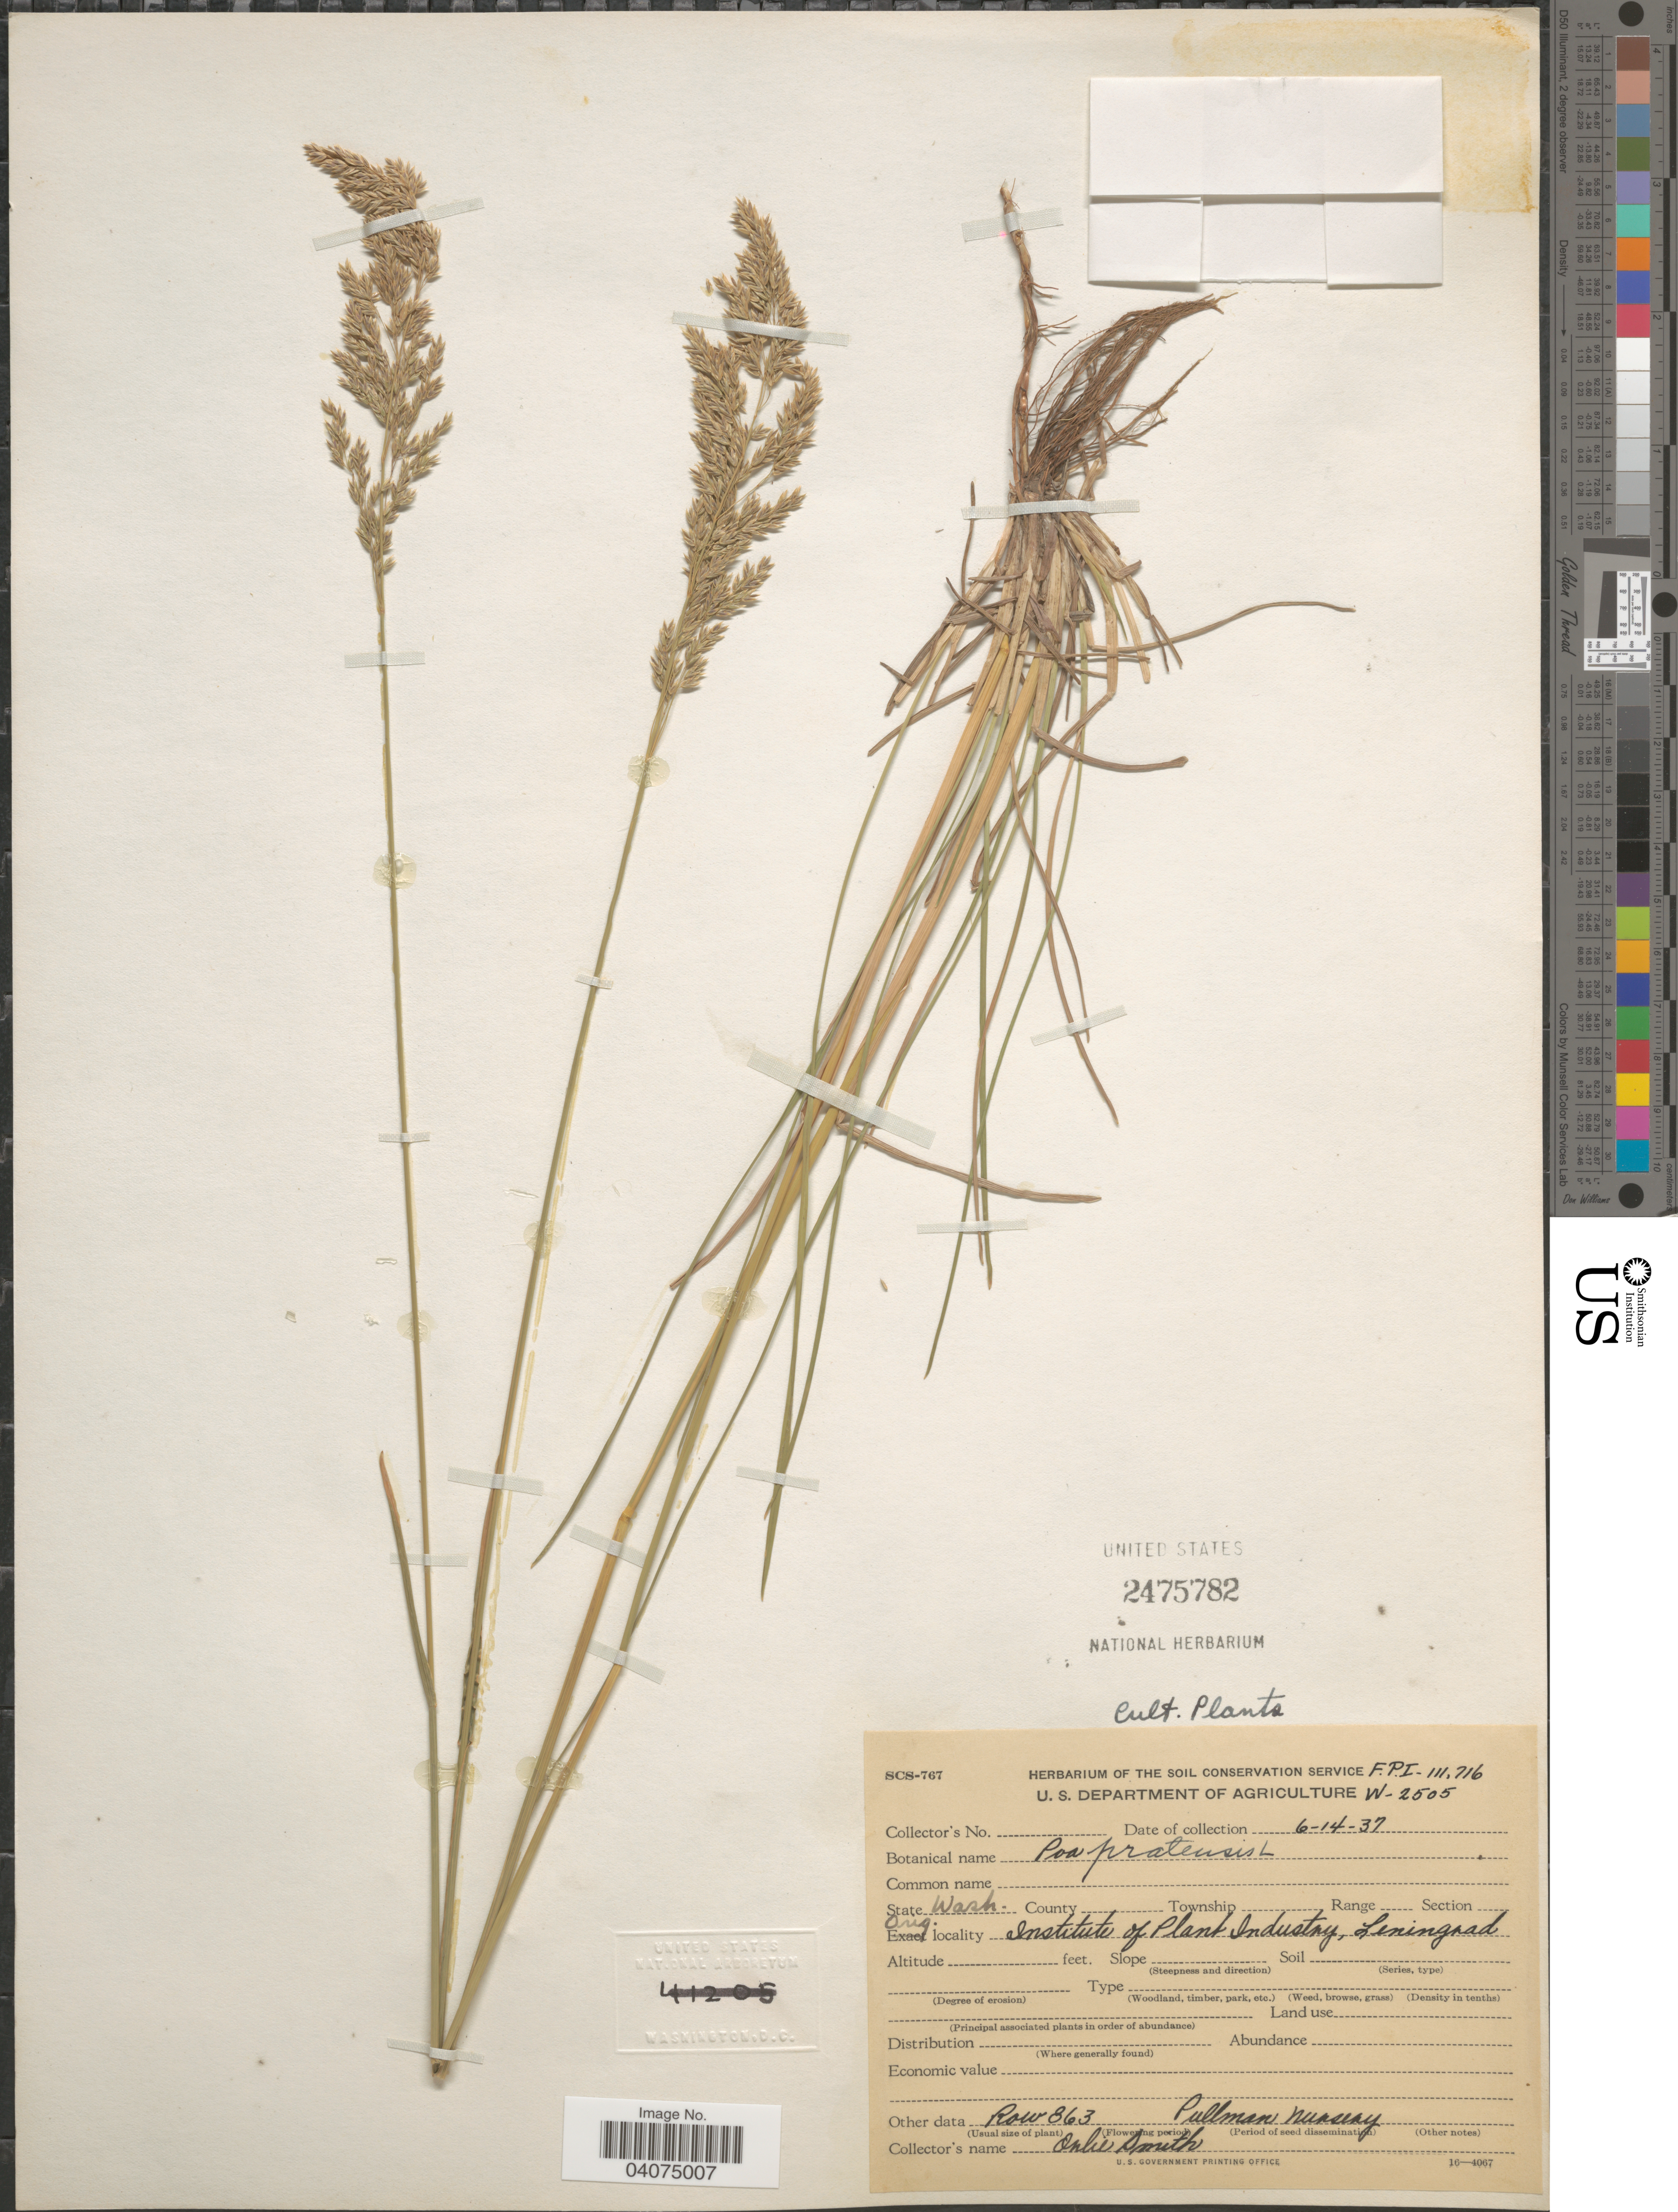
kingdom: Plantae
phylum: Tracheophyta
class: Liliopsida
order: Poales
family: Poaceae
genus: Poa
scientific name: Poa pratensis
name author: L.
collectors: O. Smith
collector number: FPI-111716?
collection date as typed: Transcribed d/m/y: 14/6/37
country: United States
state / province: Washington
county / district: Whitman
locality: Row 863 Pullman Nursery.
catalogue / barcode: US 2475782